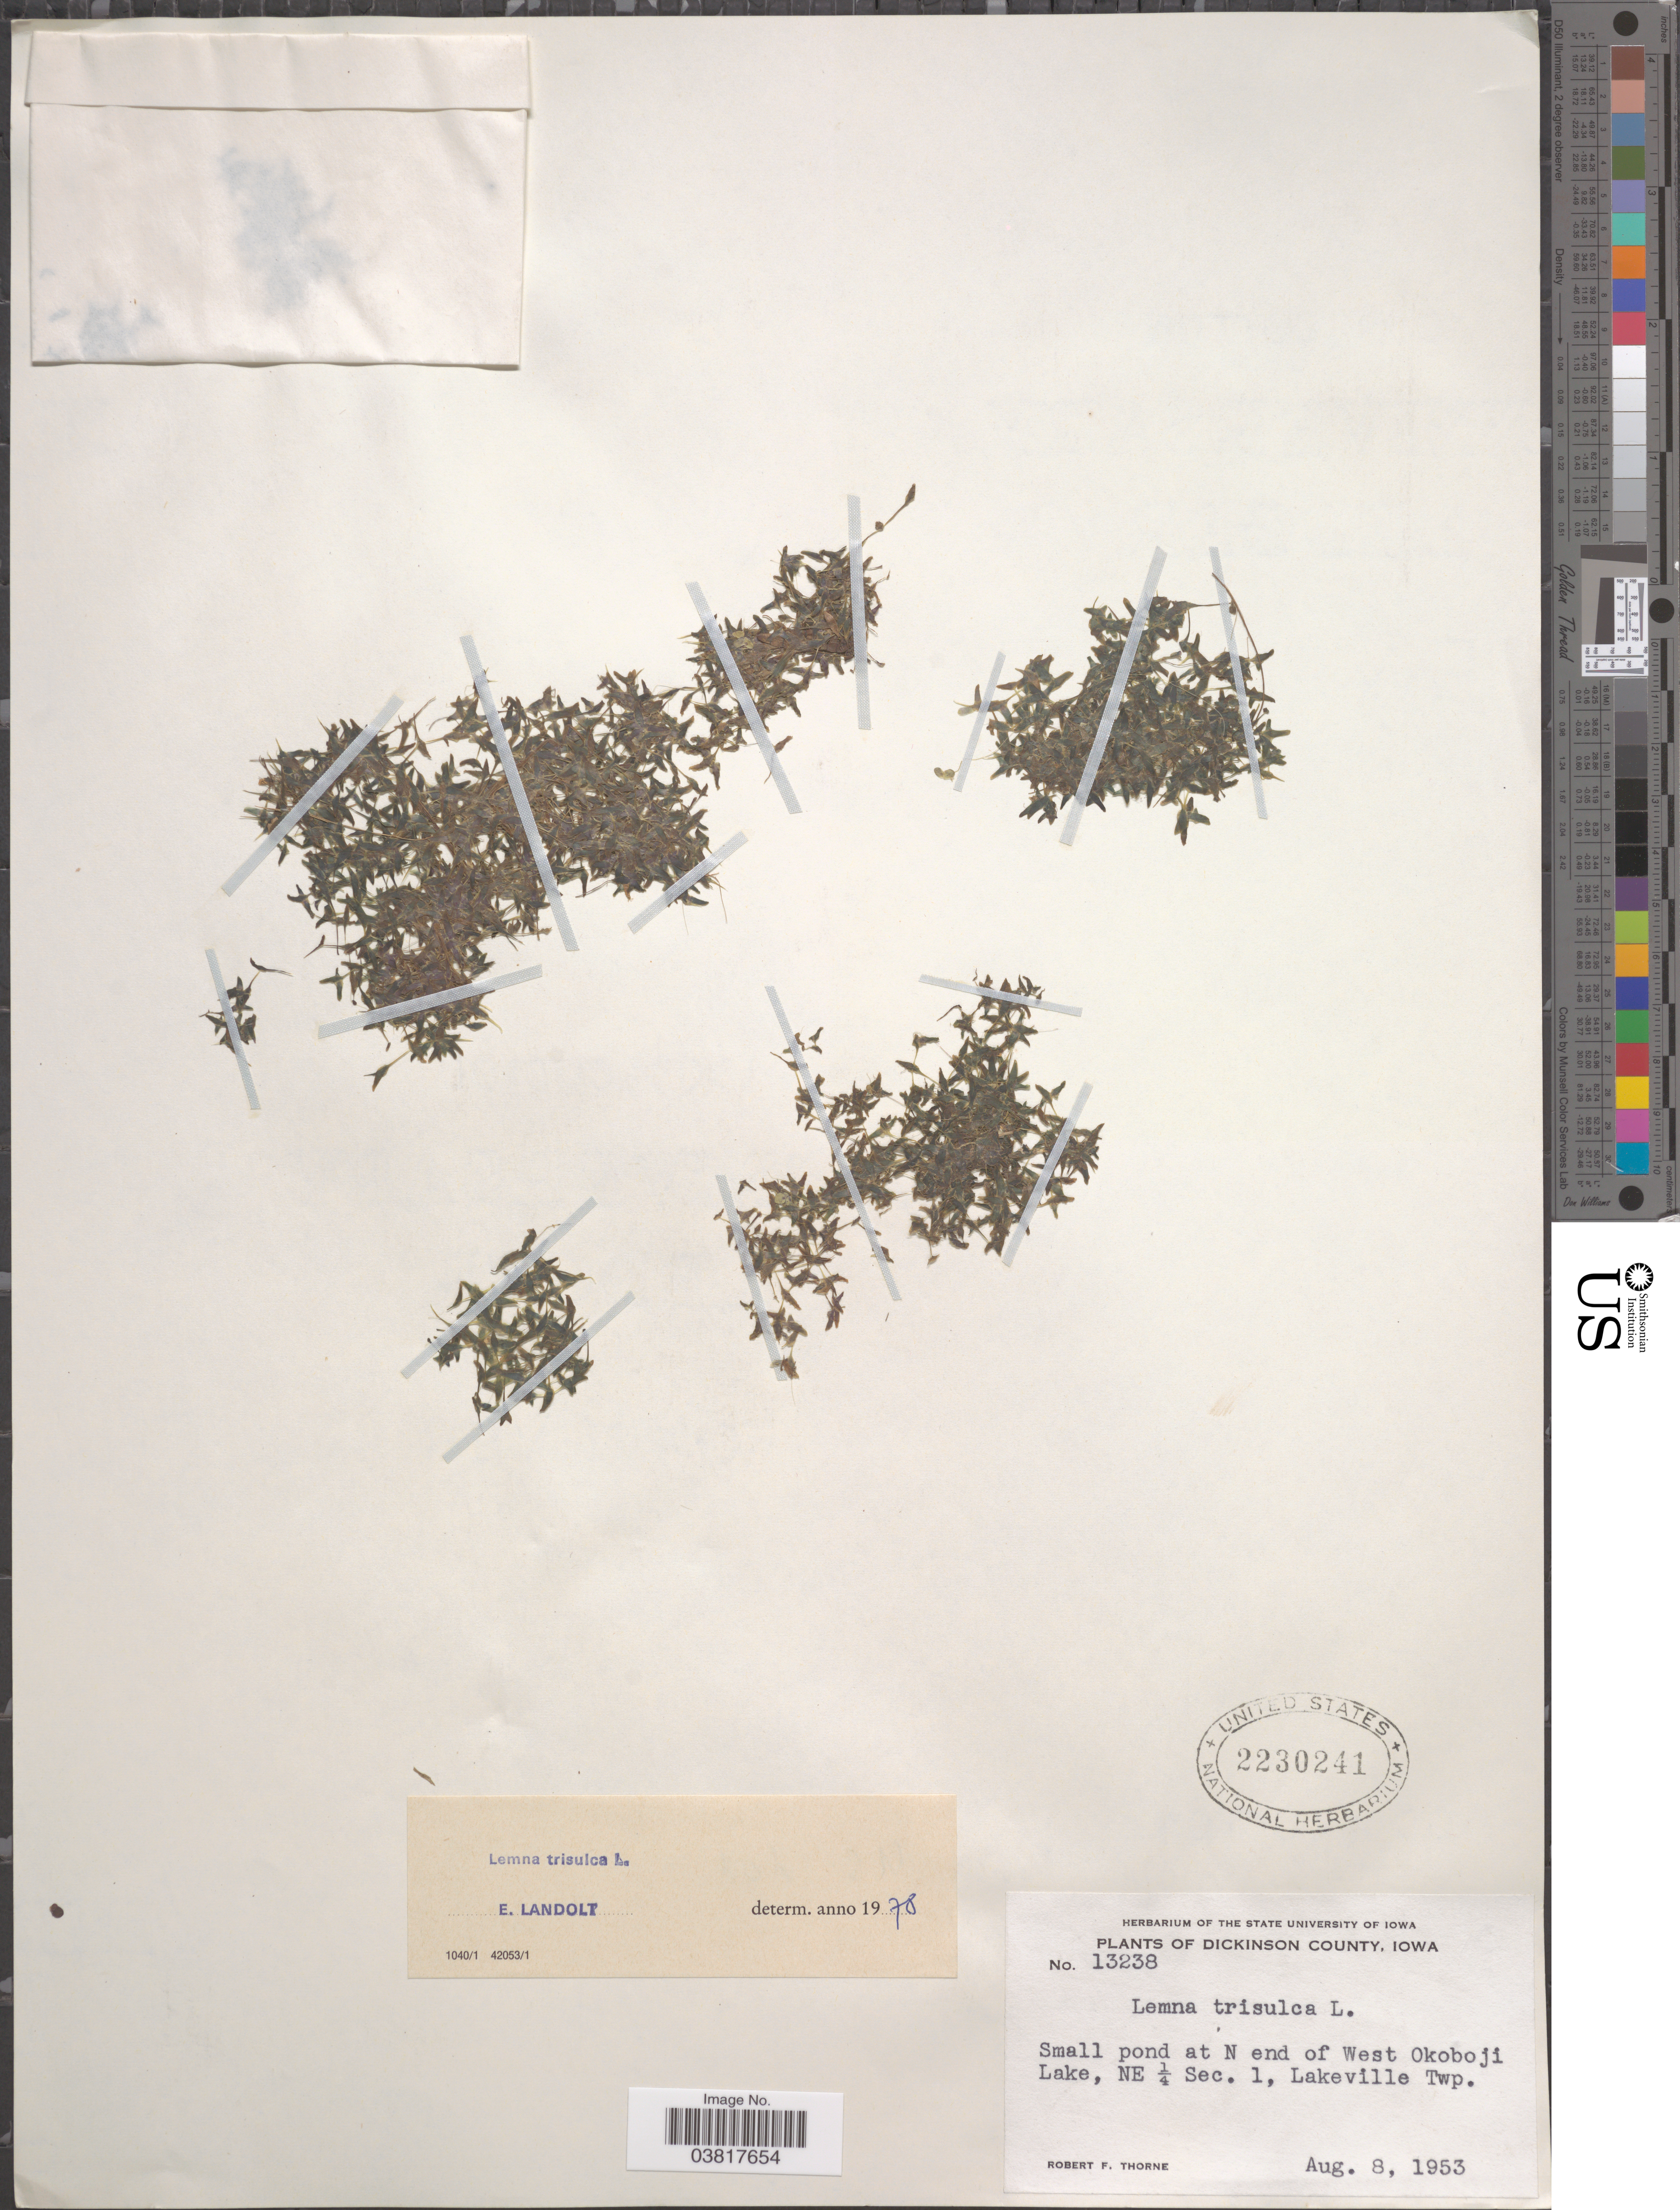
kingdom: Plantae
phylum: Tracheophyta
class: Liliopsida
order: Alismatales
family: Araceae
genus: Lemna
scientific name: Lemna trisulca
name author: L.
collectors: R. F. Thorne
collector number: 13238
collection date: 1953-08-08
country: United States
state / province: Iowa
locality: Dickinson County. Small pond at N end of West Okoboji Lake, NE ¼ Sec. 1, Lakeville Twp.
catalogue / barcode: US 2230241